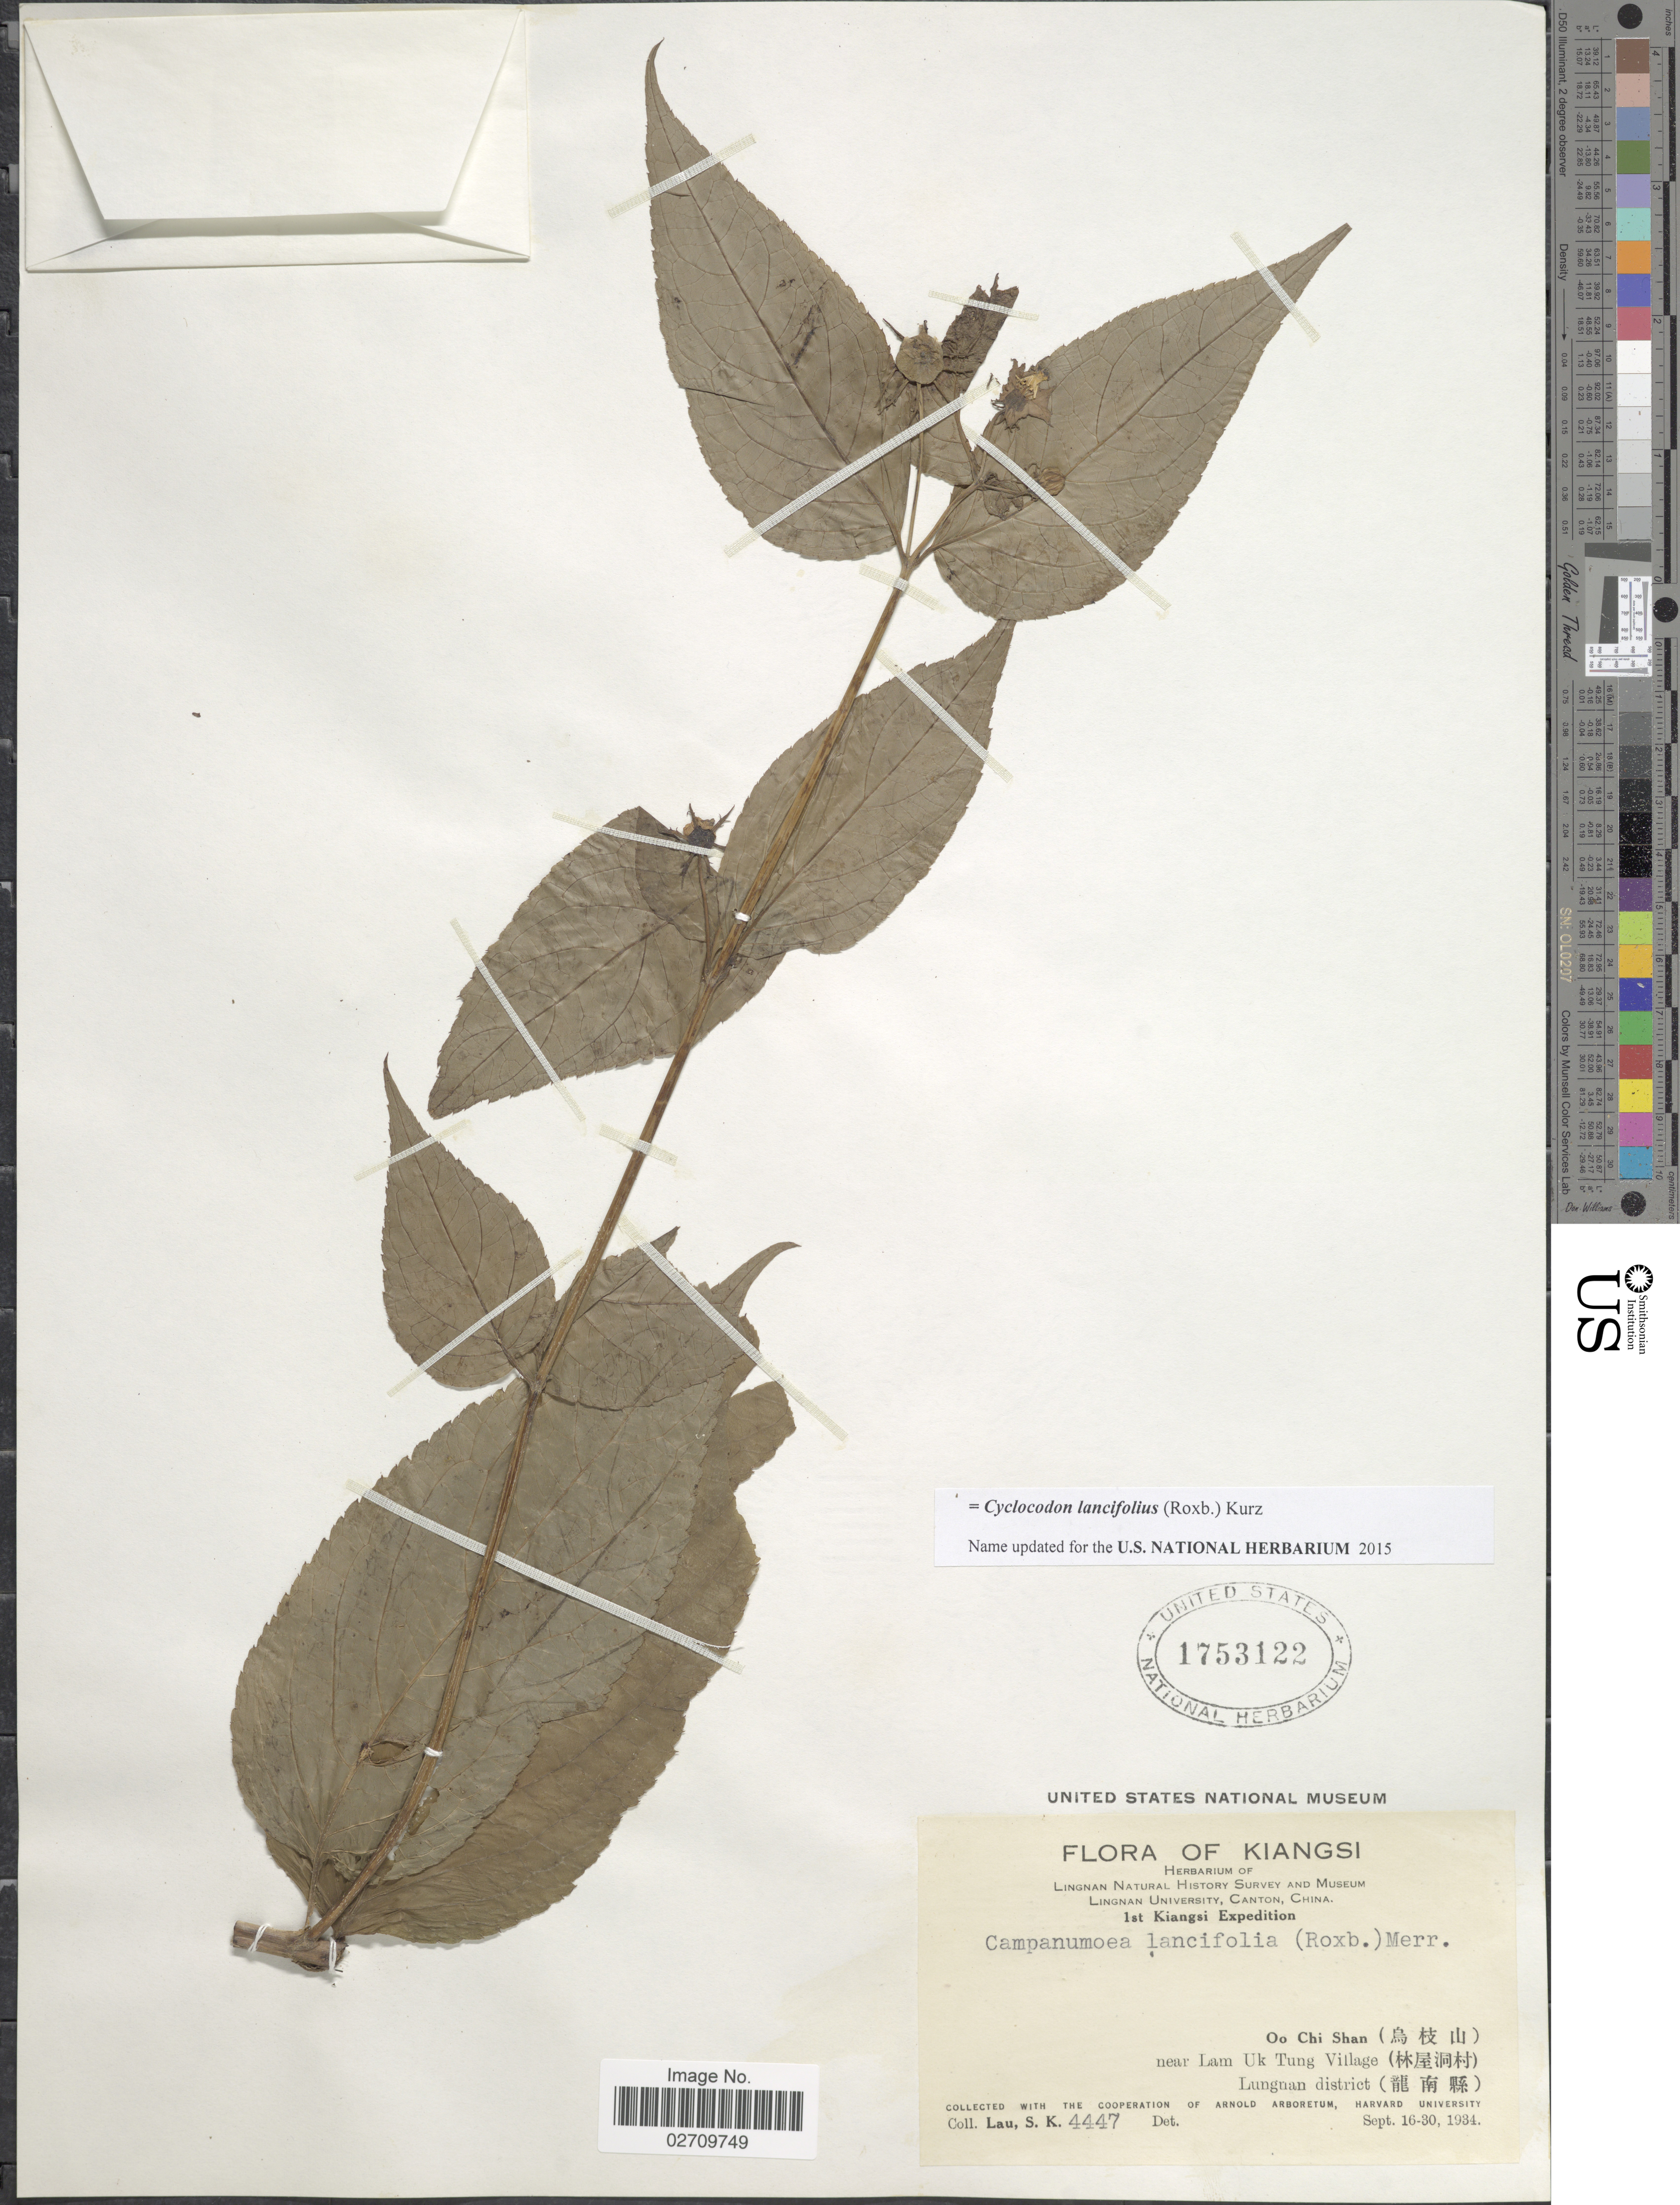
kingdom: Plantae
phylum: Tracheophyta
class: Magnoliopsida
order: Asterales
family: Campanulaceae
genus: Cyclocodon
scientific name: Cyclocodon lancifolius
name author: (Roxb.) Kurz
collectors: S. K. Lau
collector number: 4447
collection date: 1934-09-16/1934-09-30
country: China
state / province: Jiangxi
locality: Kiangsi, Oo Chi Shan near Lam Uk Village, Lungnan district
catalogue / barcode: US 1753122